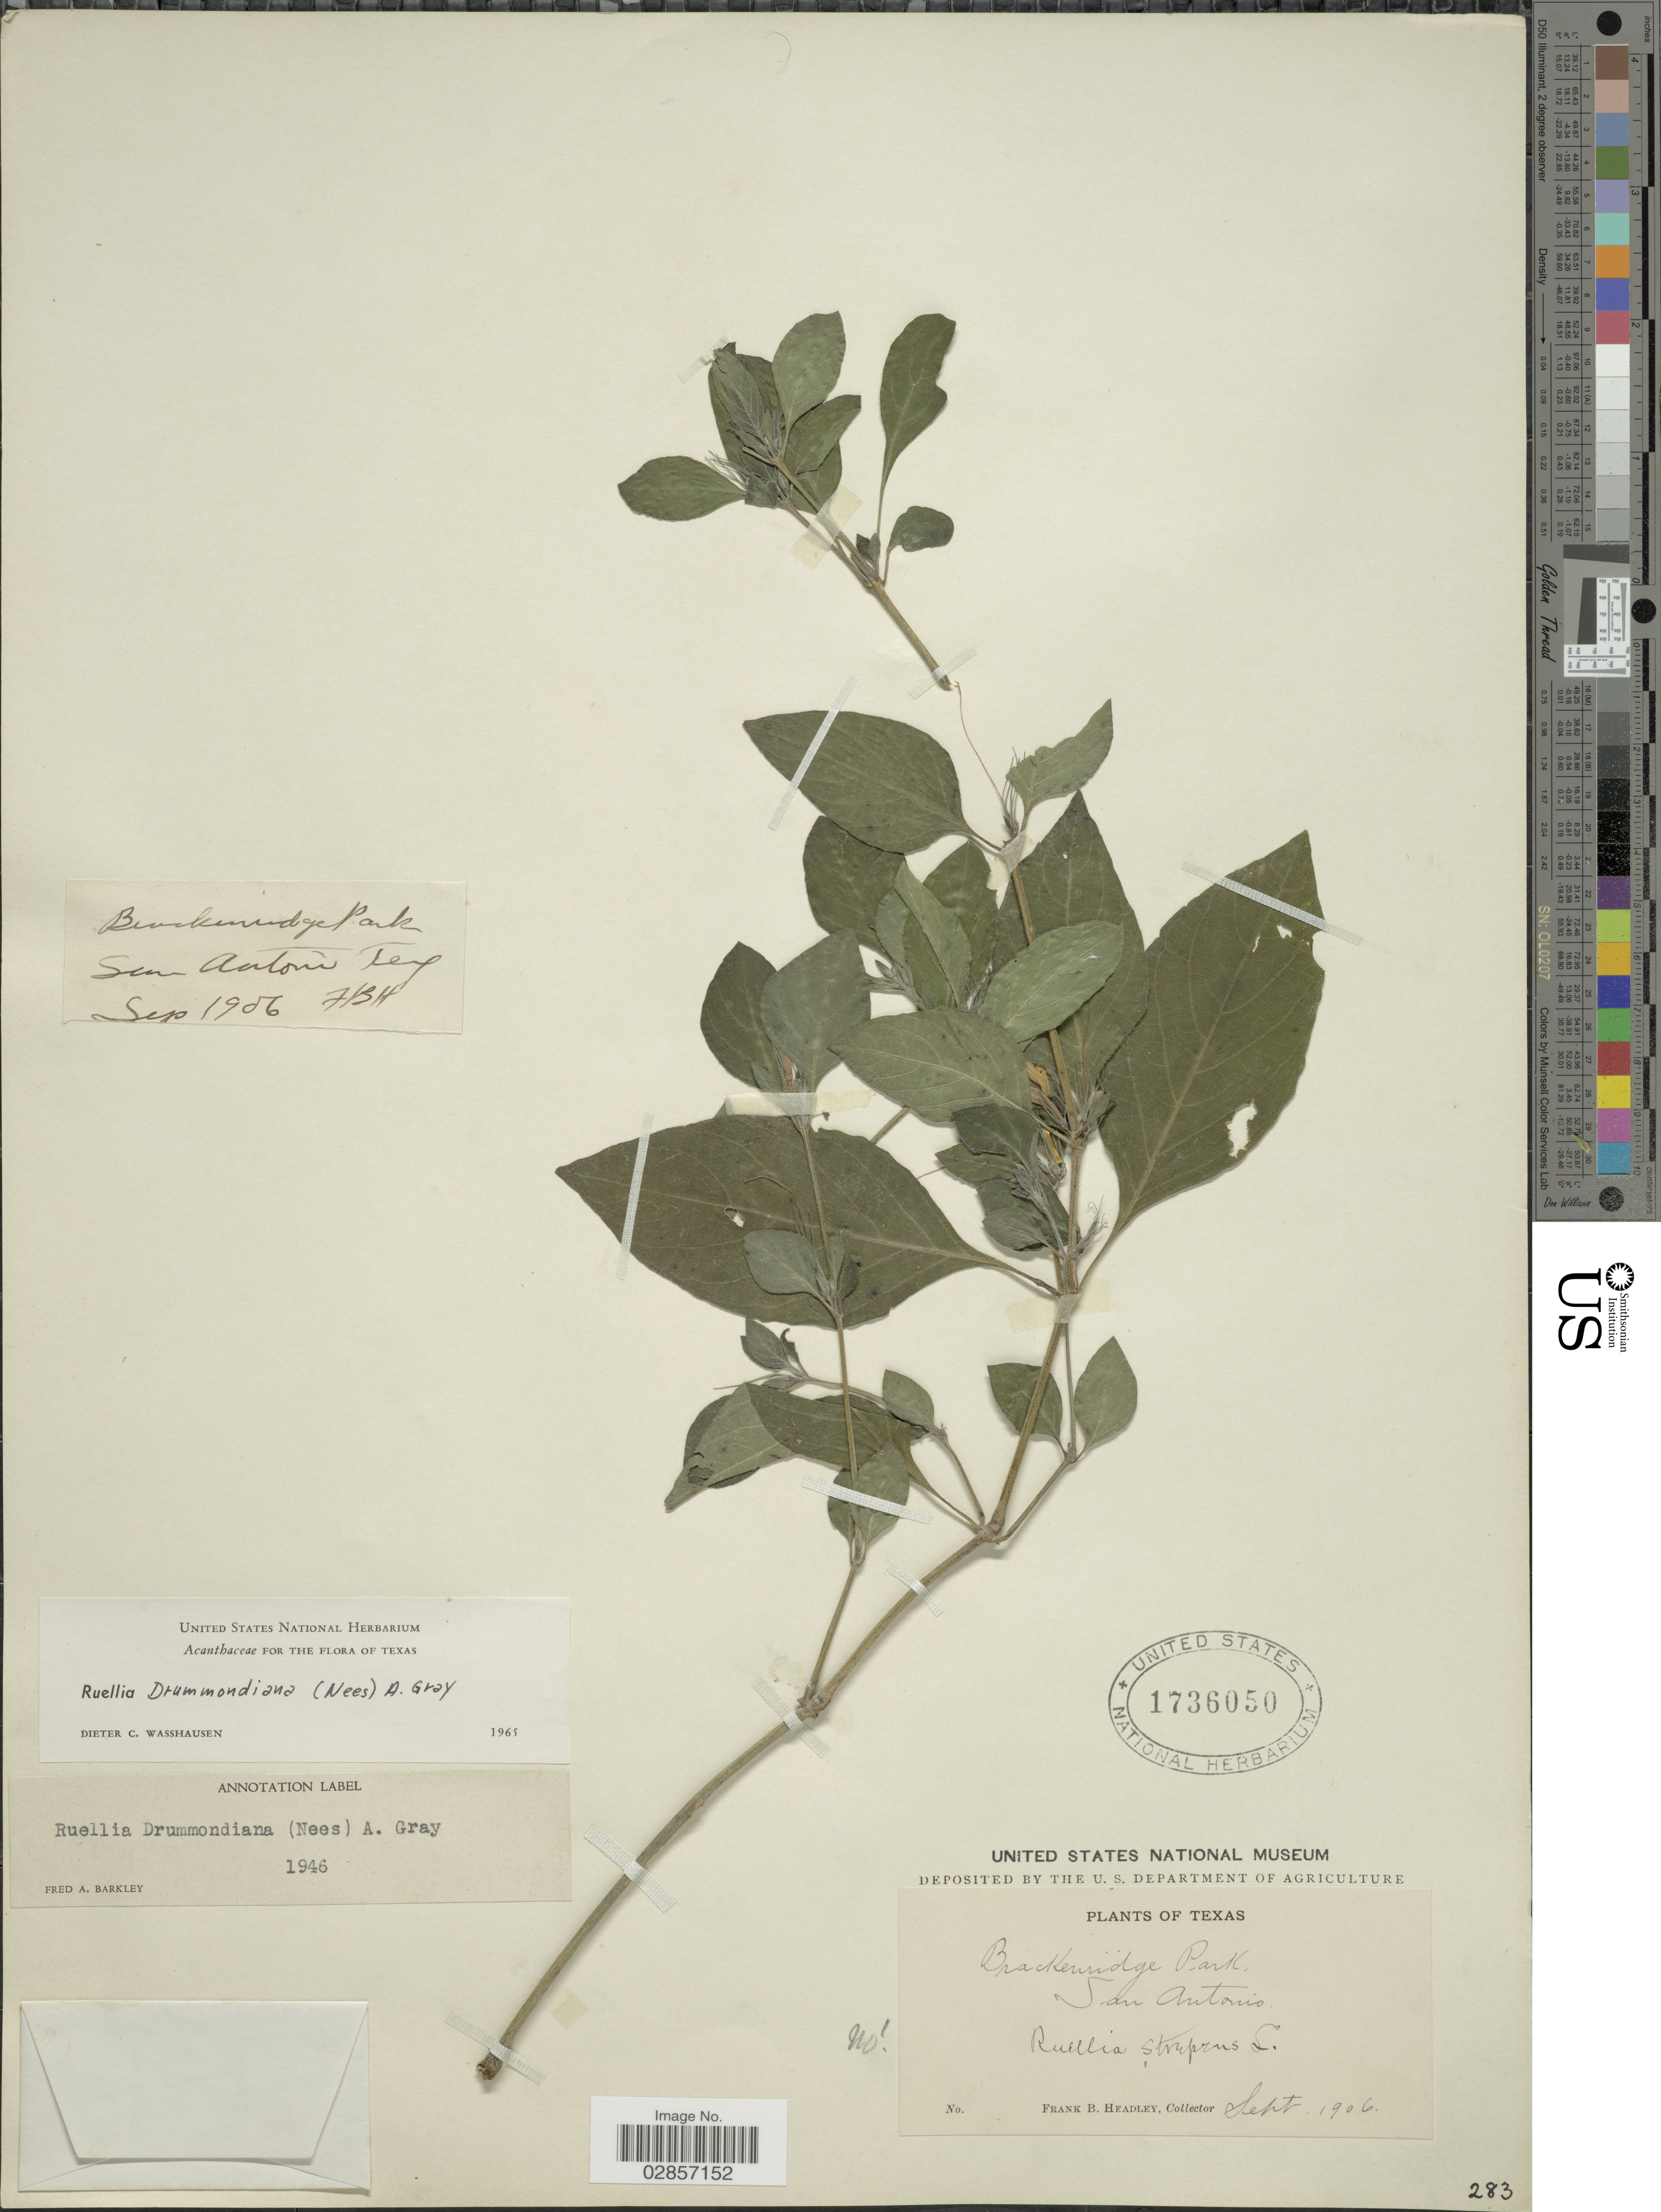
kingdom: Plantae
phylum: Tracheophyta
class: Magnoliopsida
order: Lamiales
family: Acanthaceae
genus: Ruellia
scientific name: Ruellia drummondiana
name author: (Nees) A. Gray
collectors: F. B. Headley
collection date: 1906-09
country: United States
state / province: Texas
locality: Brackenridge Park, San Antonio.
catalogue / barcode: US 1736050